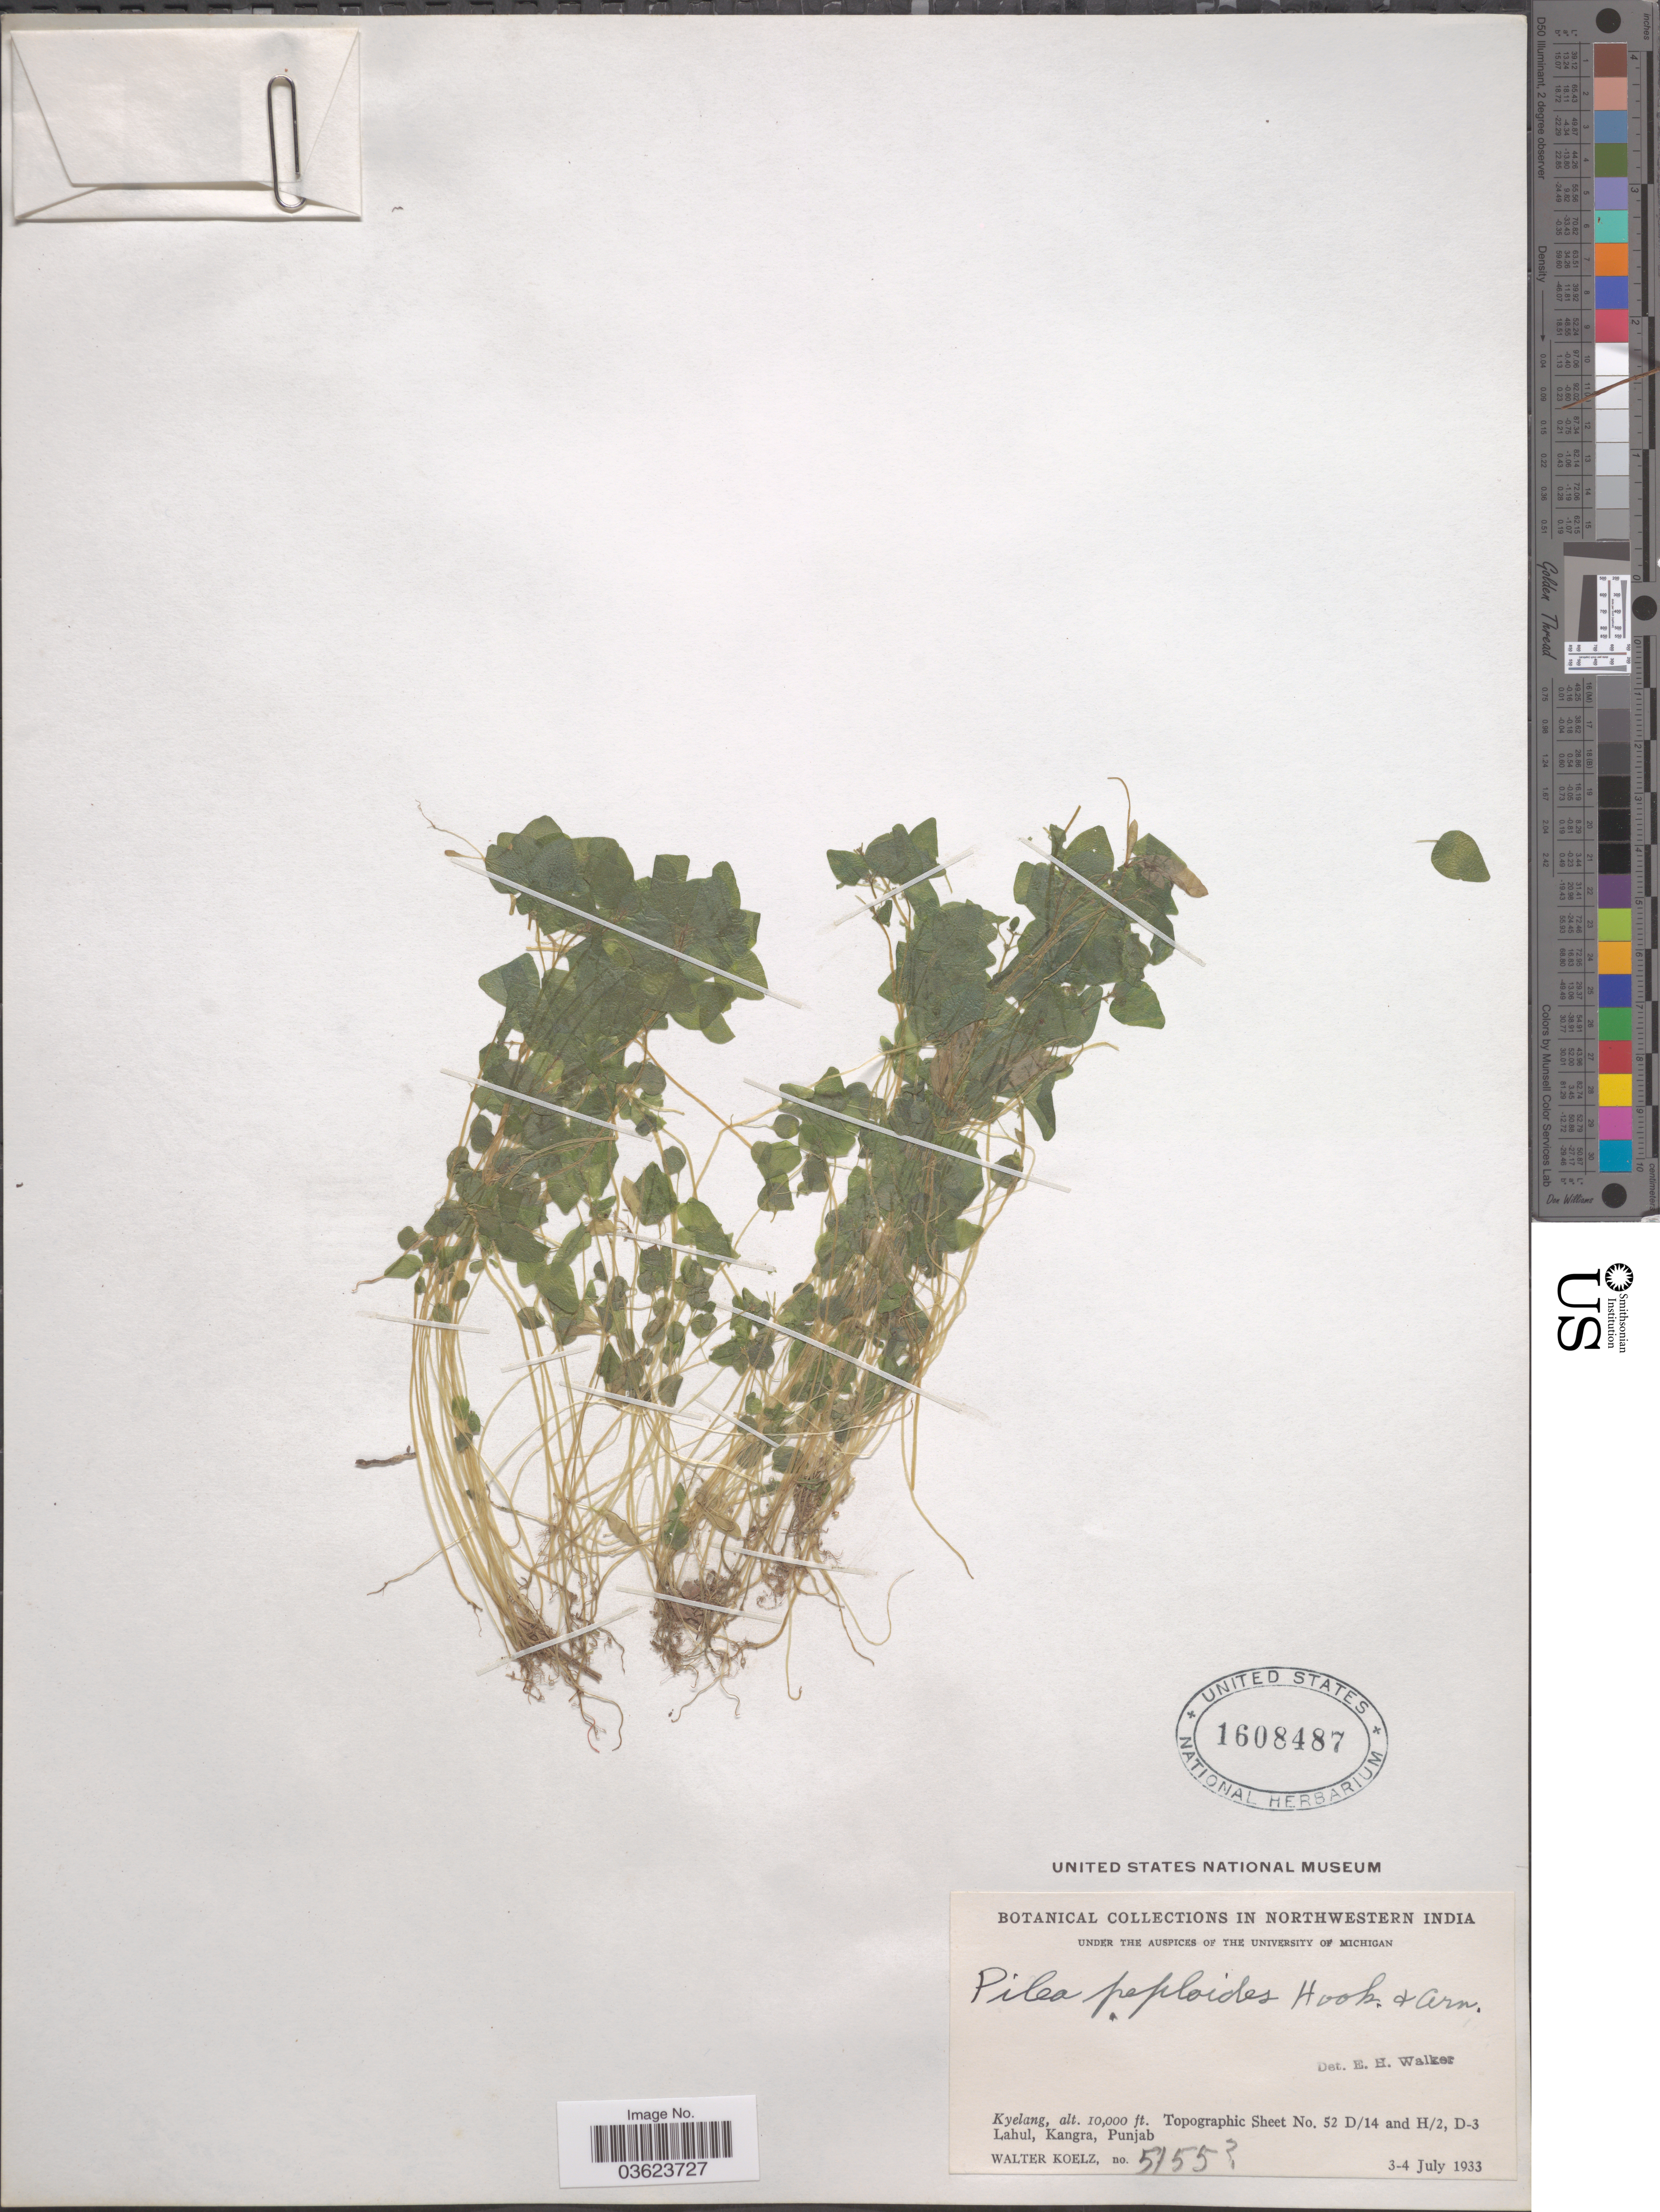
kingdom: Plantae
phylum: Tracheophyta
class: Magnoliopsida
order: Rosales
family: Urticaceae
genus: Pilea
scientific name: Pilea peploides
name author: (Gaudich.) Hook. & Arn.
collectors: W. N. Koelz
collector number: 5155*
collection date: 1933-07-03/1933-07-04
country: India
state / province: Punjab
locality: Northwestern India. Kyelang, Topographic Sheet No. 52 D/14 and H/2, D-3 Lahul, Kangra.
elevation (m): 3048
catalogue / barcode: US 1608487